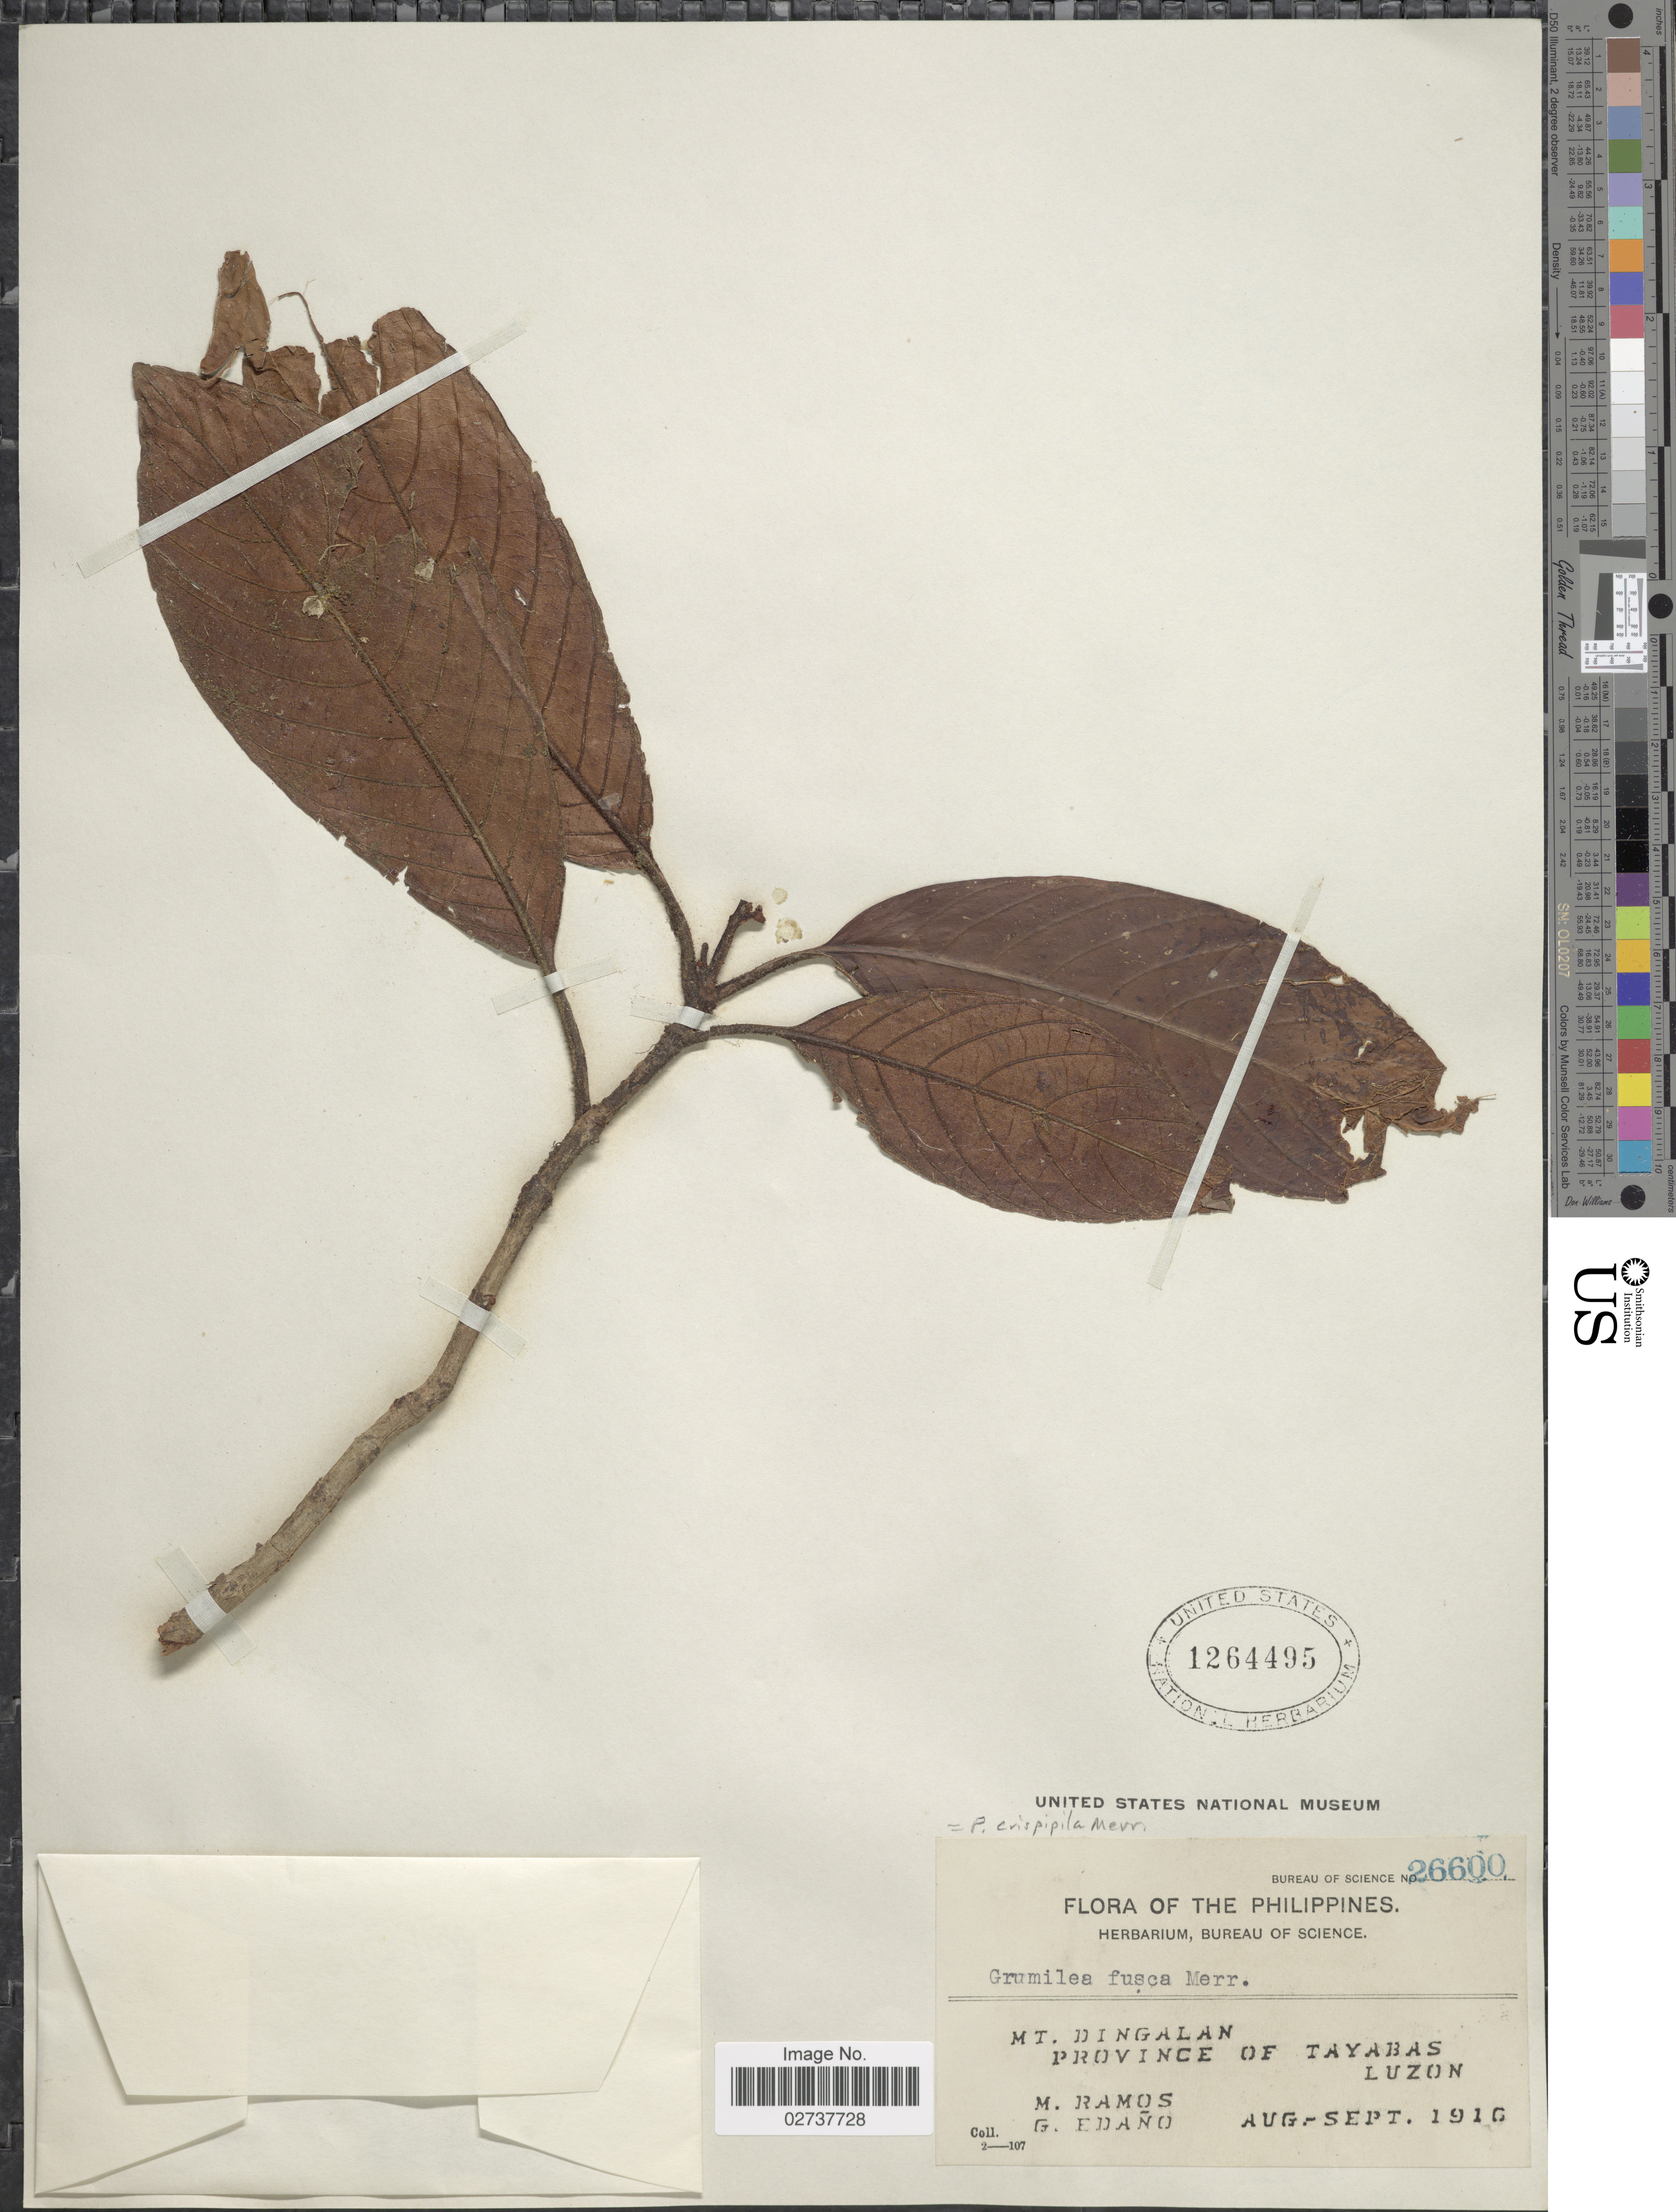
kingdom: Plantae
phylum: Tracheophyta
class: Magnoliopsida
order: Gentianales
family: Rubiaceae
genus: Psychotria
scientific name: Psychotria crispipila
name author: Merr.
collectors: M. Ramos & G. Edaño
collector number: Bureau of Science 26600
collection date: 1916-08/1916-09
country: Philippines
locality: Mt. Dingalan Province of Tayabas, Luzon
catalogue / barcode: US 1264495